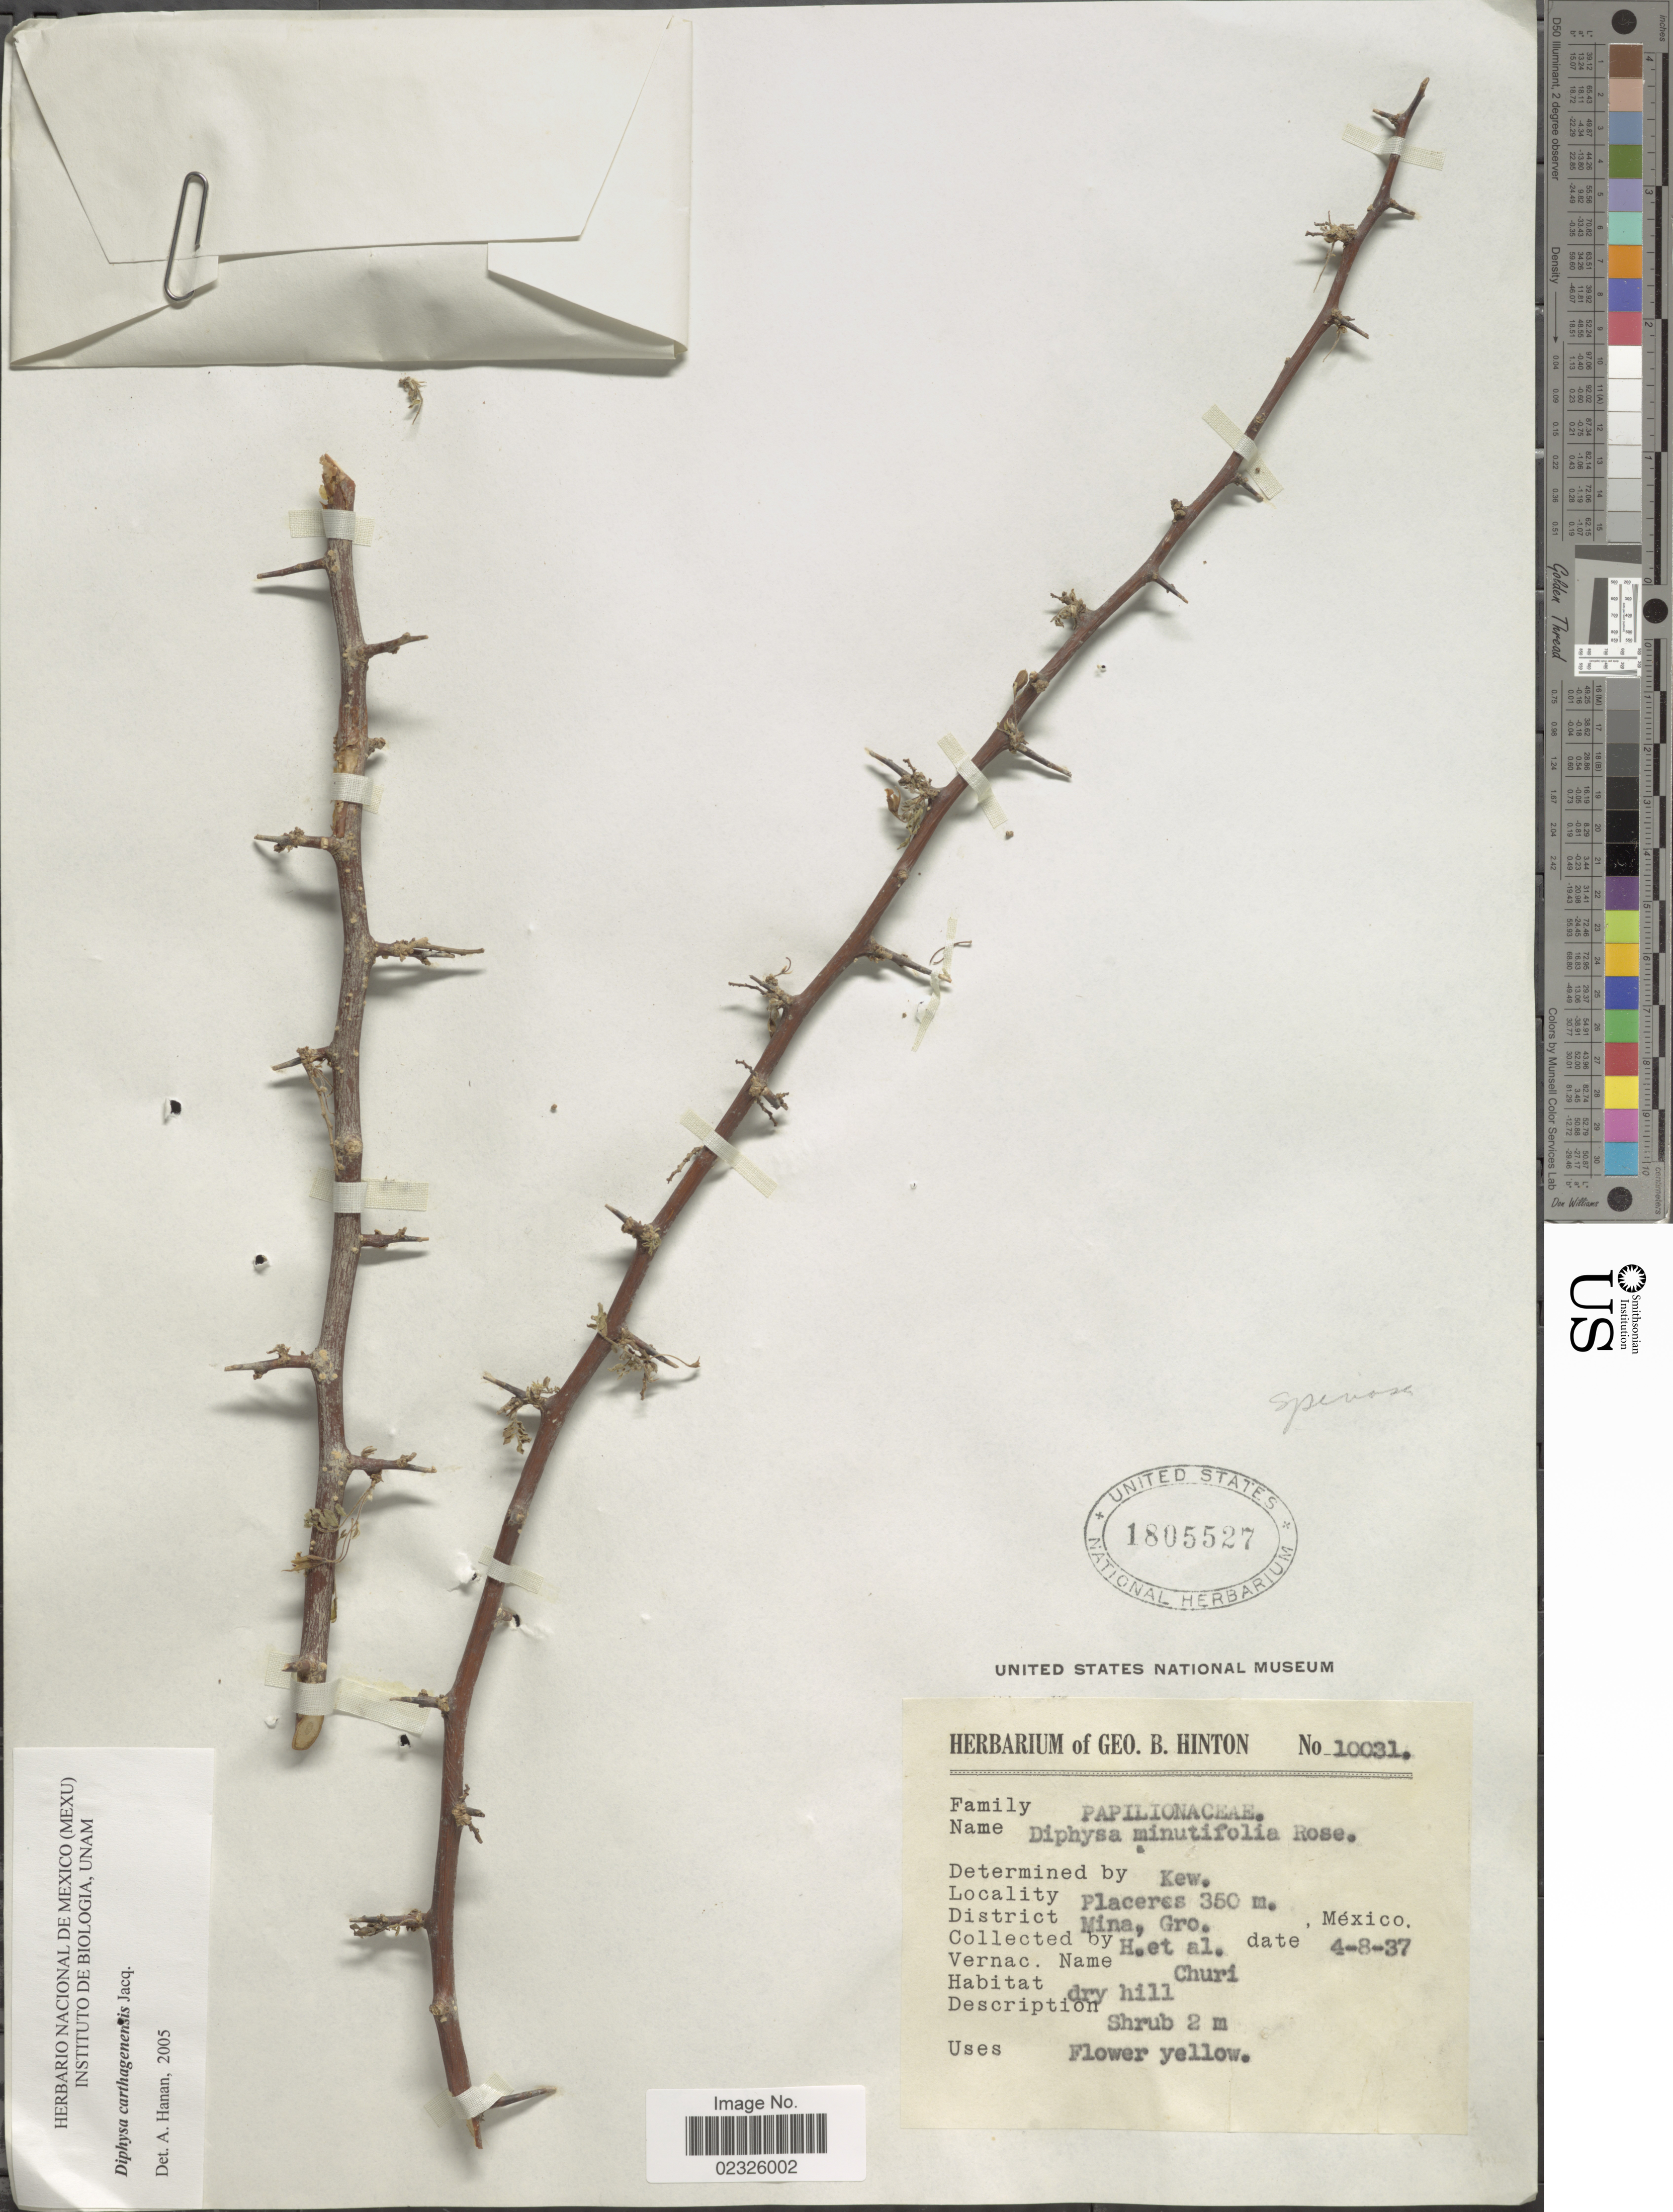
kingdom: Plantae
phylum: Tracheophyta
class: Magnoliopsida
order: Fabales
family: Fabaceae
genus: Diphysa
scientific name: Diphysa carthagenensis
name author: Jacq.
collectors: G. B. Hinton & et al.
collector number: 10031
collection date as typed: Transcribed d/m/y: 8/4/37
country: Mexico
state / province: Guerrero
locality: Placeres, District Mina, dry hill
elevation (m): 350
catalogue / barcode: US 1805527